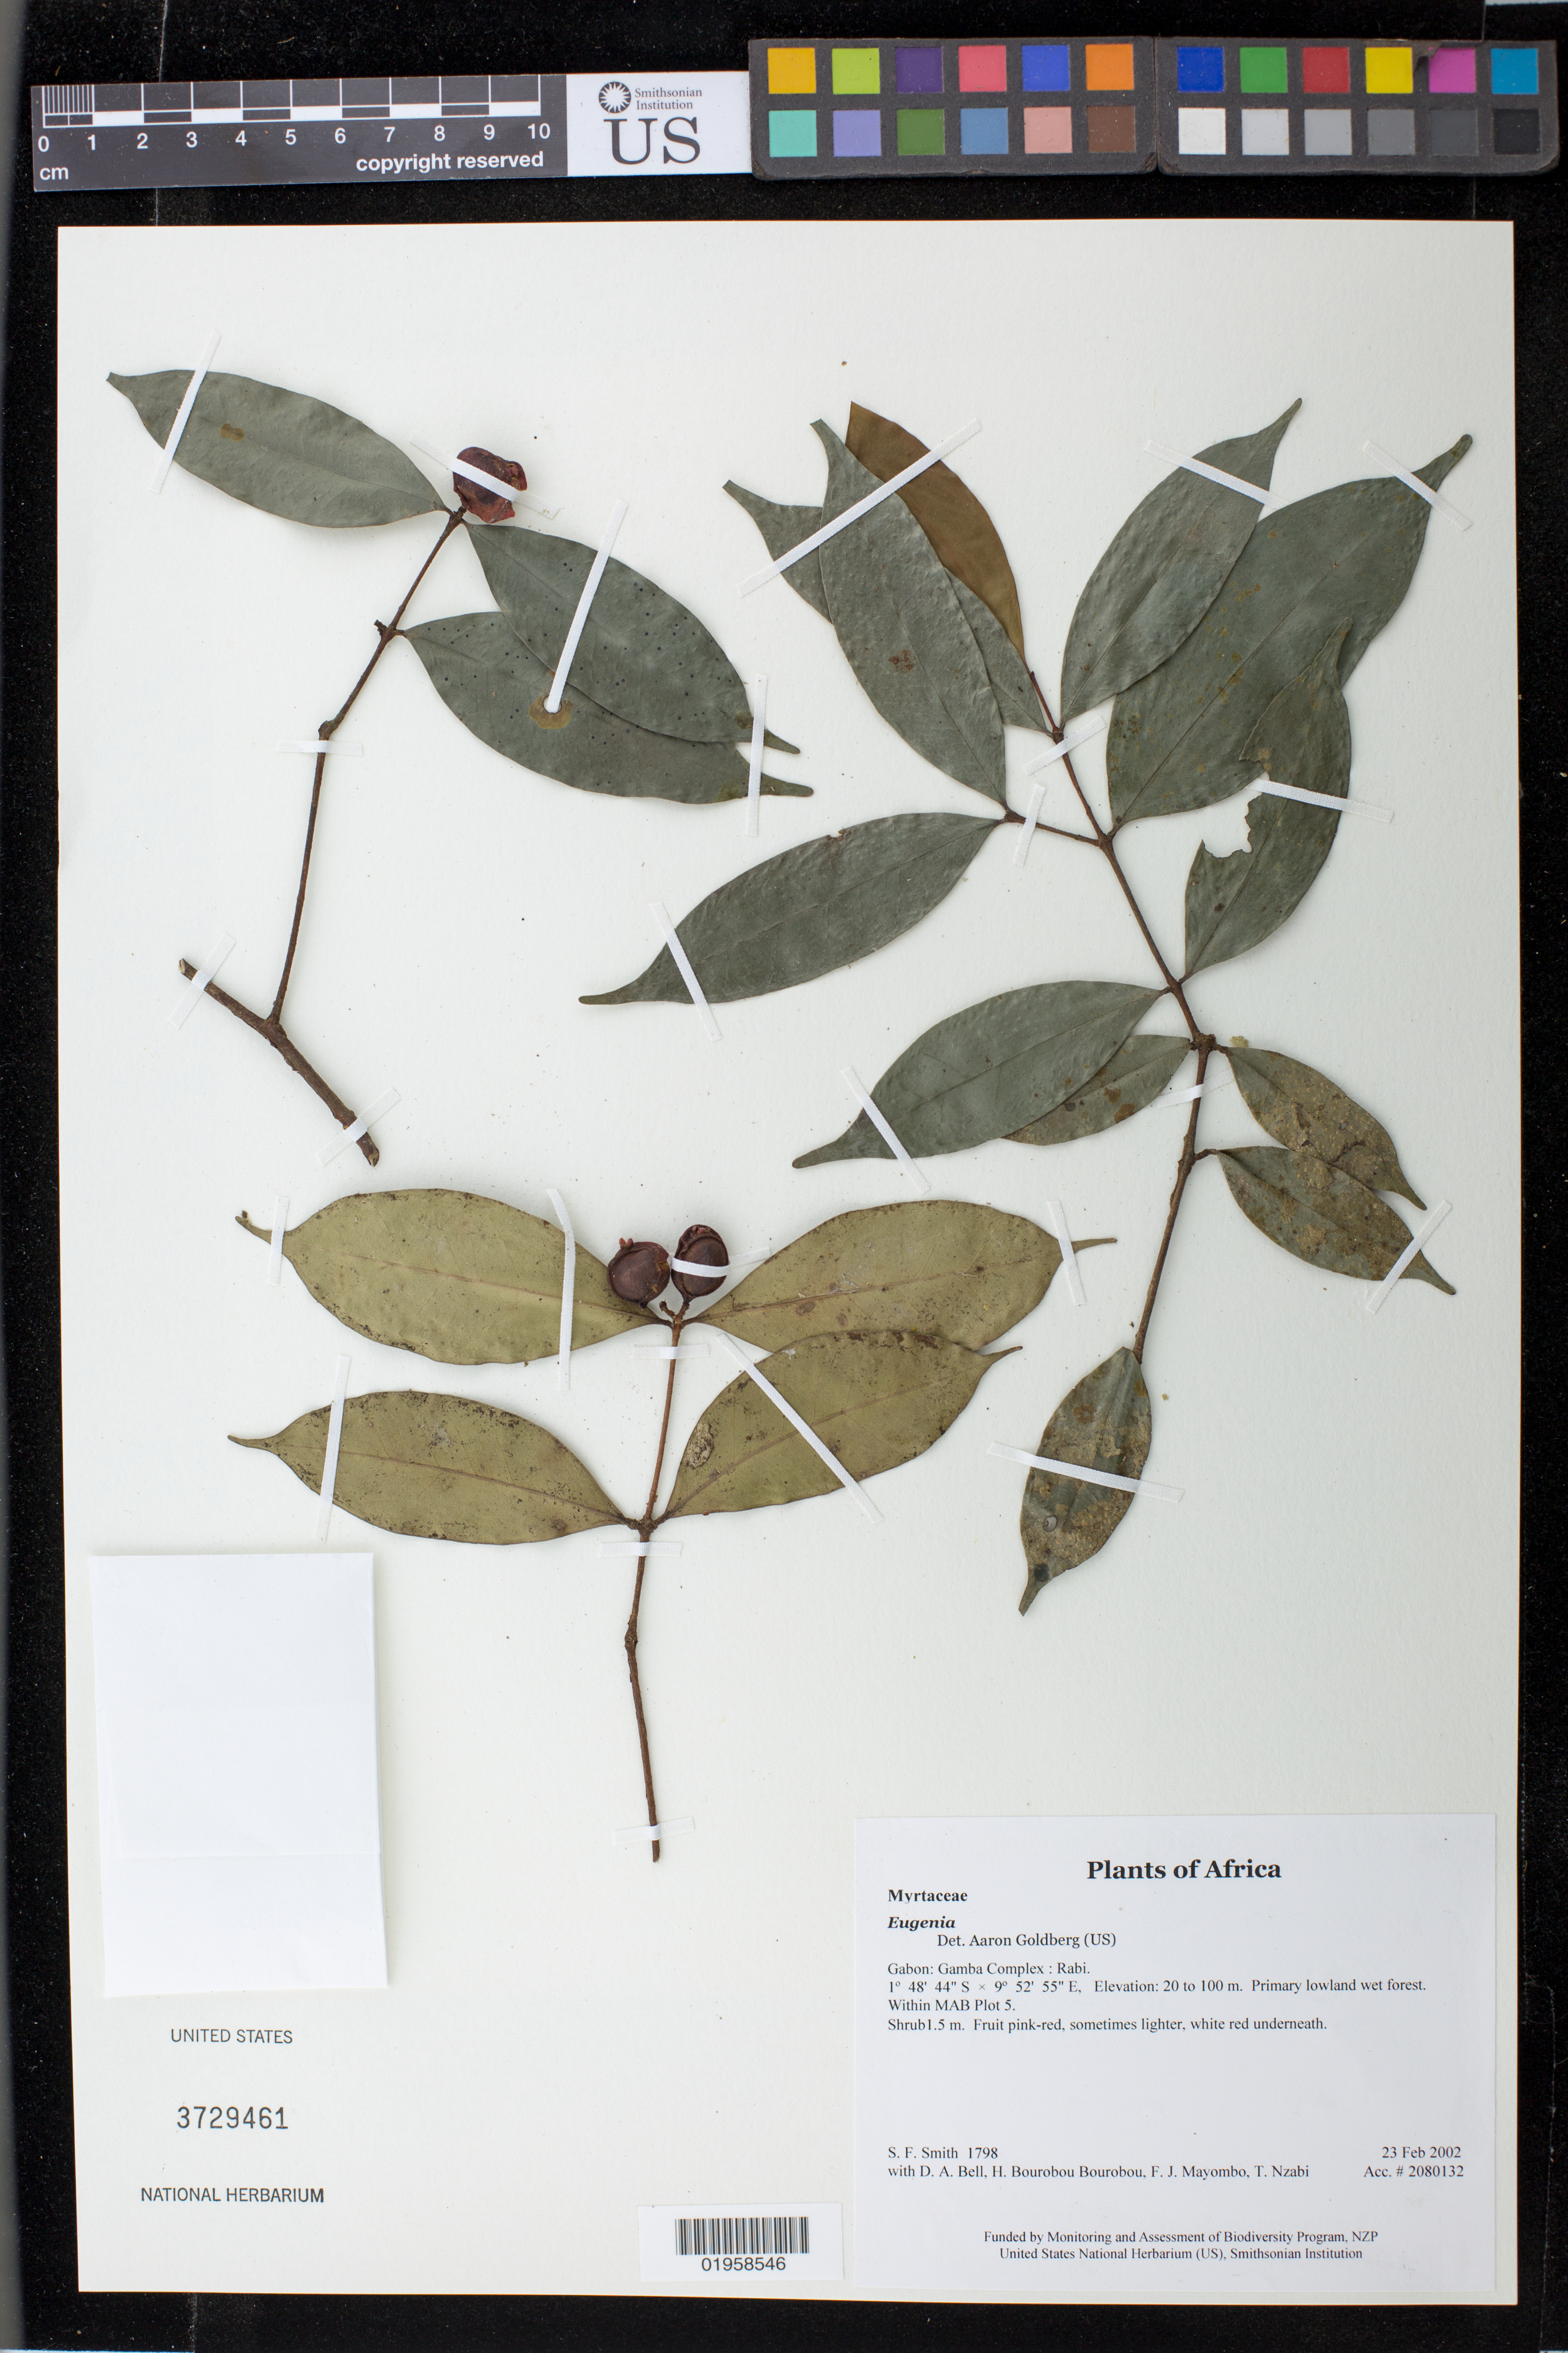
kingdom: Plantae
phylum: Tracheophyta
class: Magnoliopsida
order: Myrtales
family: Myrtaceae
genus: Eugenia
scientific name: Eugenia sp.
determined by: Goldberg, Aaron, (US), NMNH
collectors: S.F. Smith, D. A. Bell, H. Bourobou Bourobou & F. J. Mayombo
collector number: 1798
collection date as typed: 23 Feb 2002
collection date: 2002-02-23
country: Gabon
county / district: Gamba Complex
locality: Rabi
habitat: Primary lowland wet forest. Within MAB Plot 5.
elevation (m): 20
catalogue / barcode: US 3729461